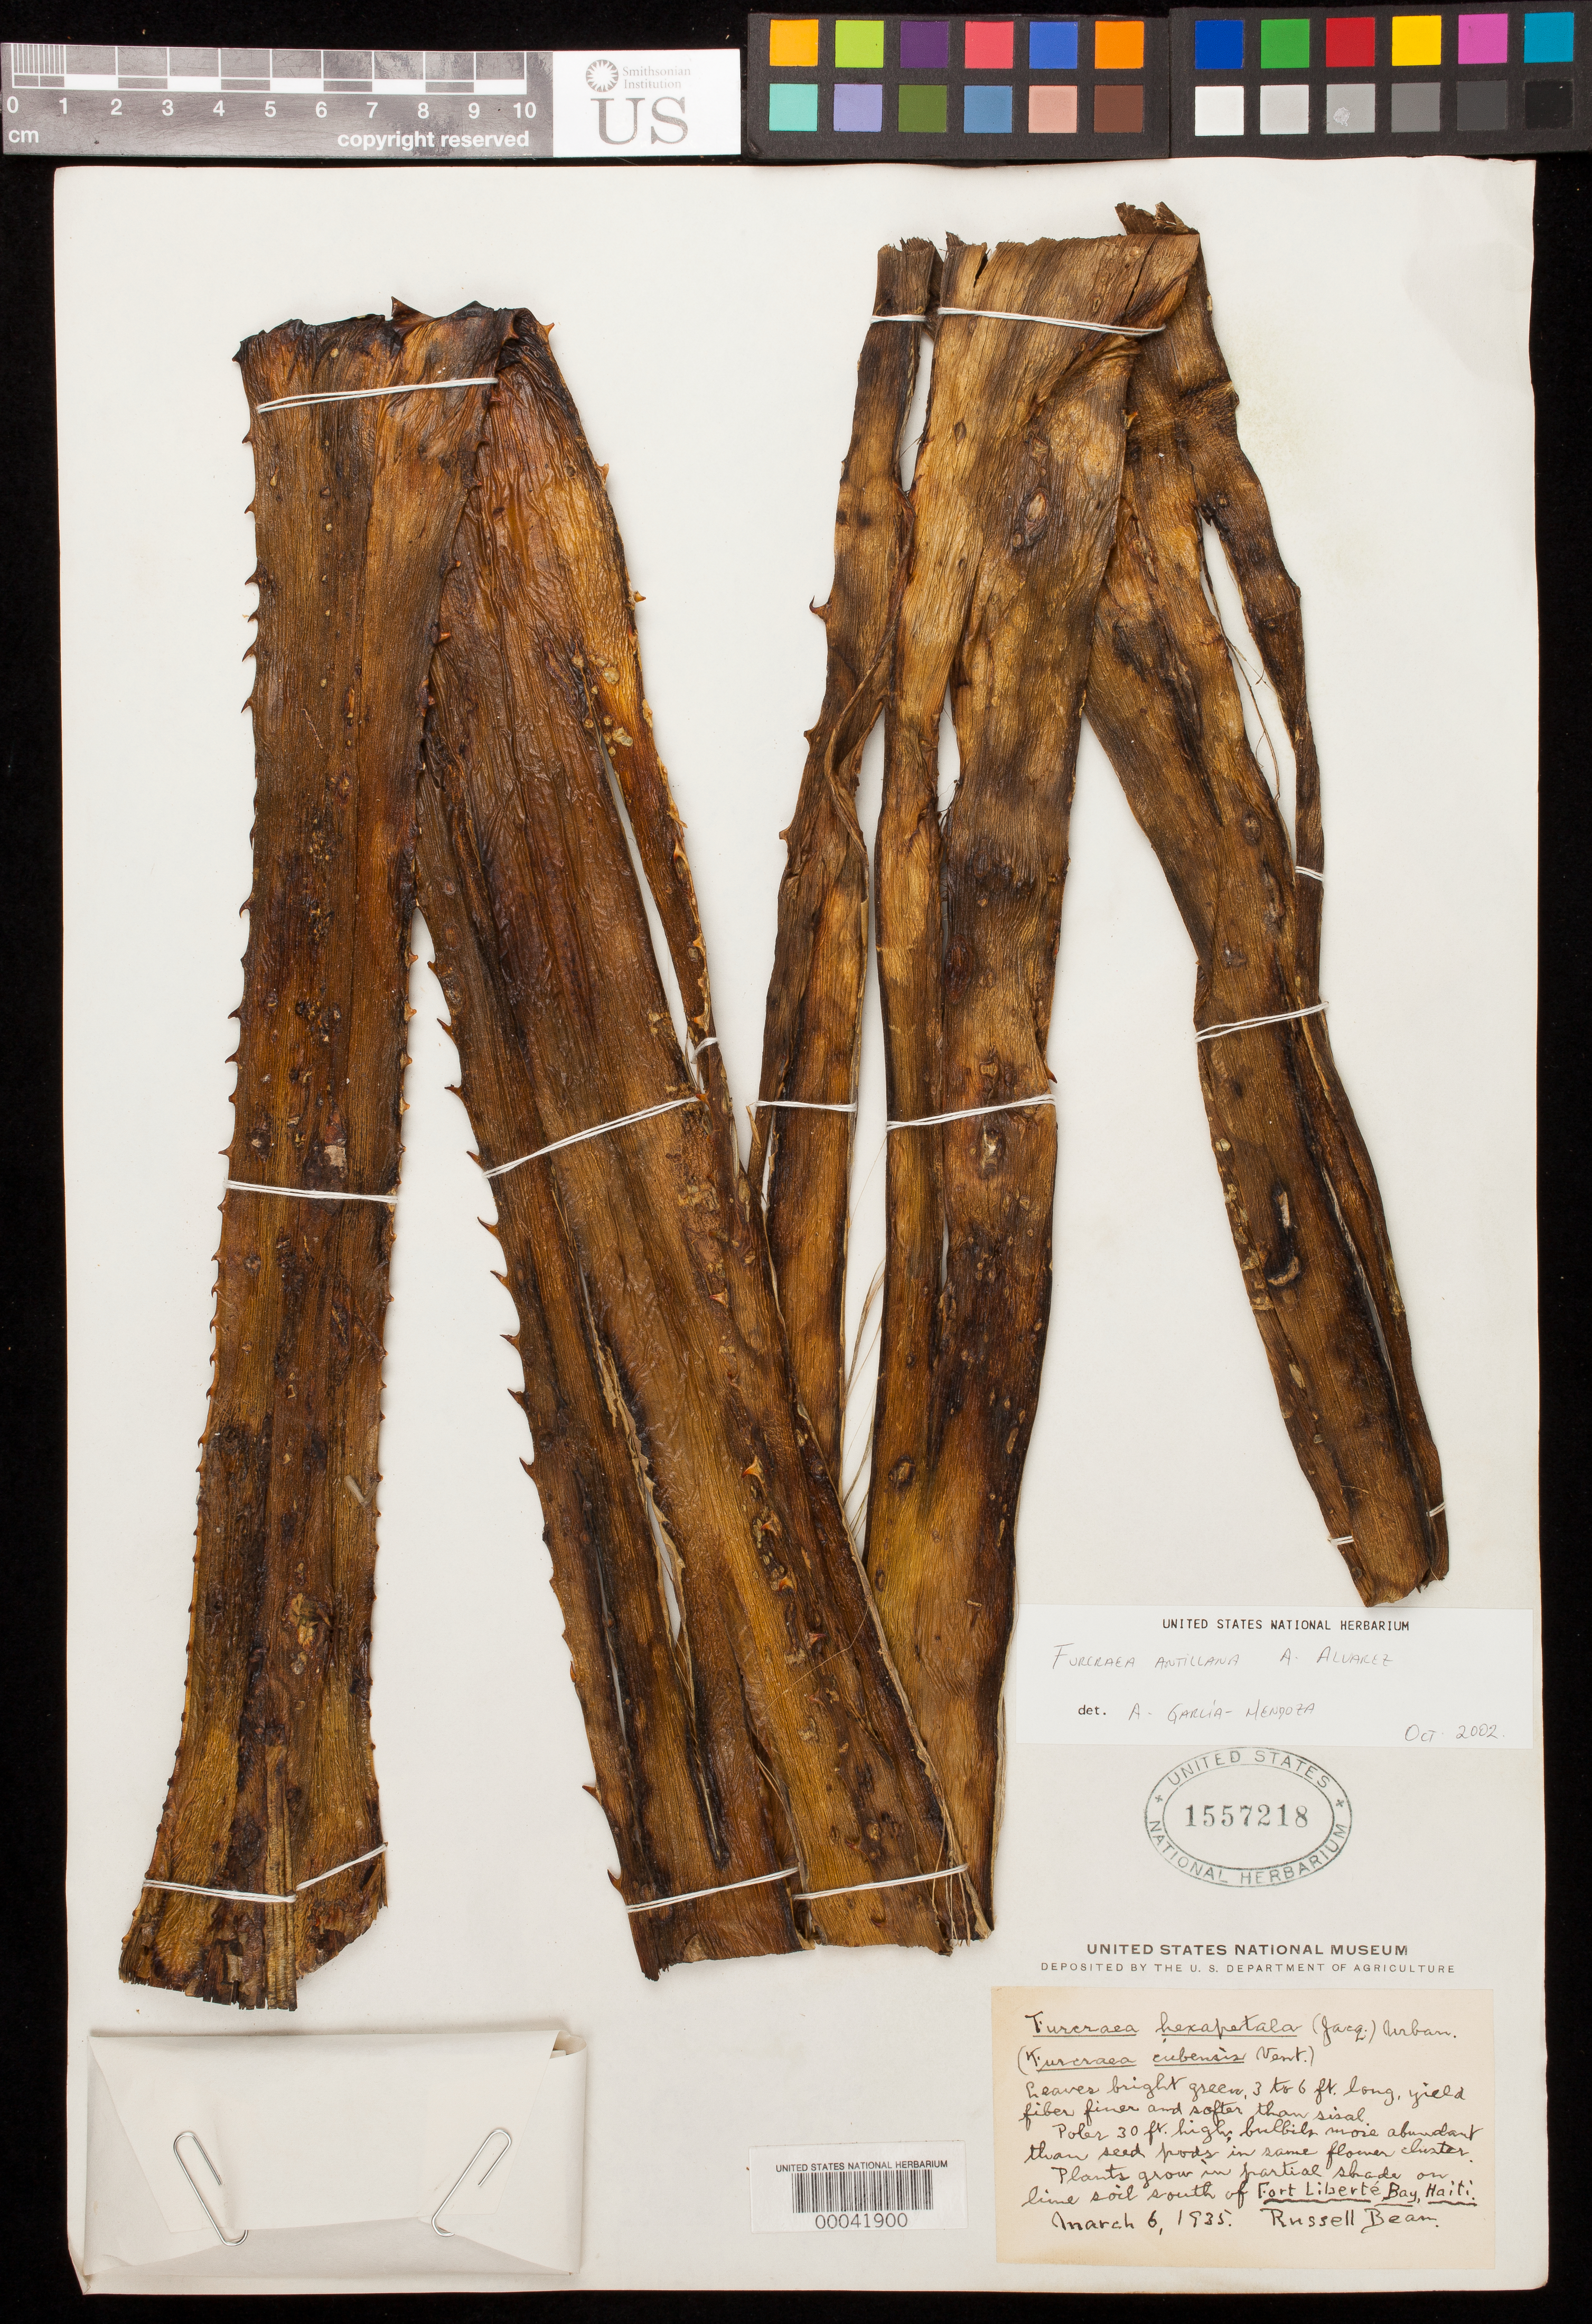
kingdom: Plantae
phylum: Tracheophyta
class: Liliopsida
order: Asparagales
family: Asparagaceae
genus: Furcraea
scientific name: Furcraea antillana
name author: A. Alvarez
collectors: R. Bean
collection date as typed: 06 Mar 1935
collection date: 1935-03-06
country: Haiti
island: Hispaniola Island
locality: Fort Liberte Bay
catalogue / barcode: US 1557218